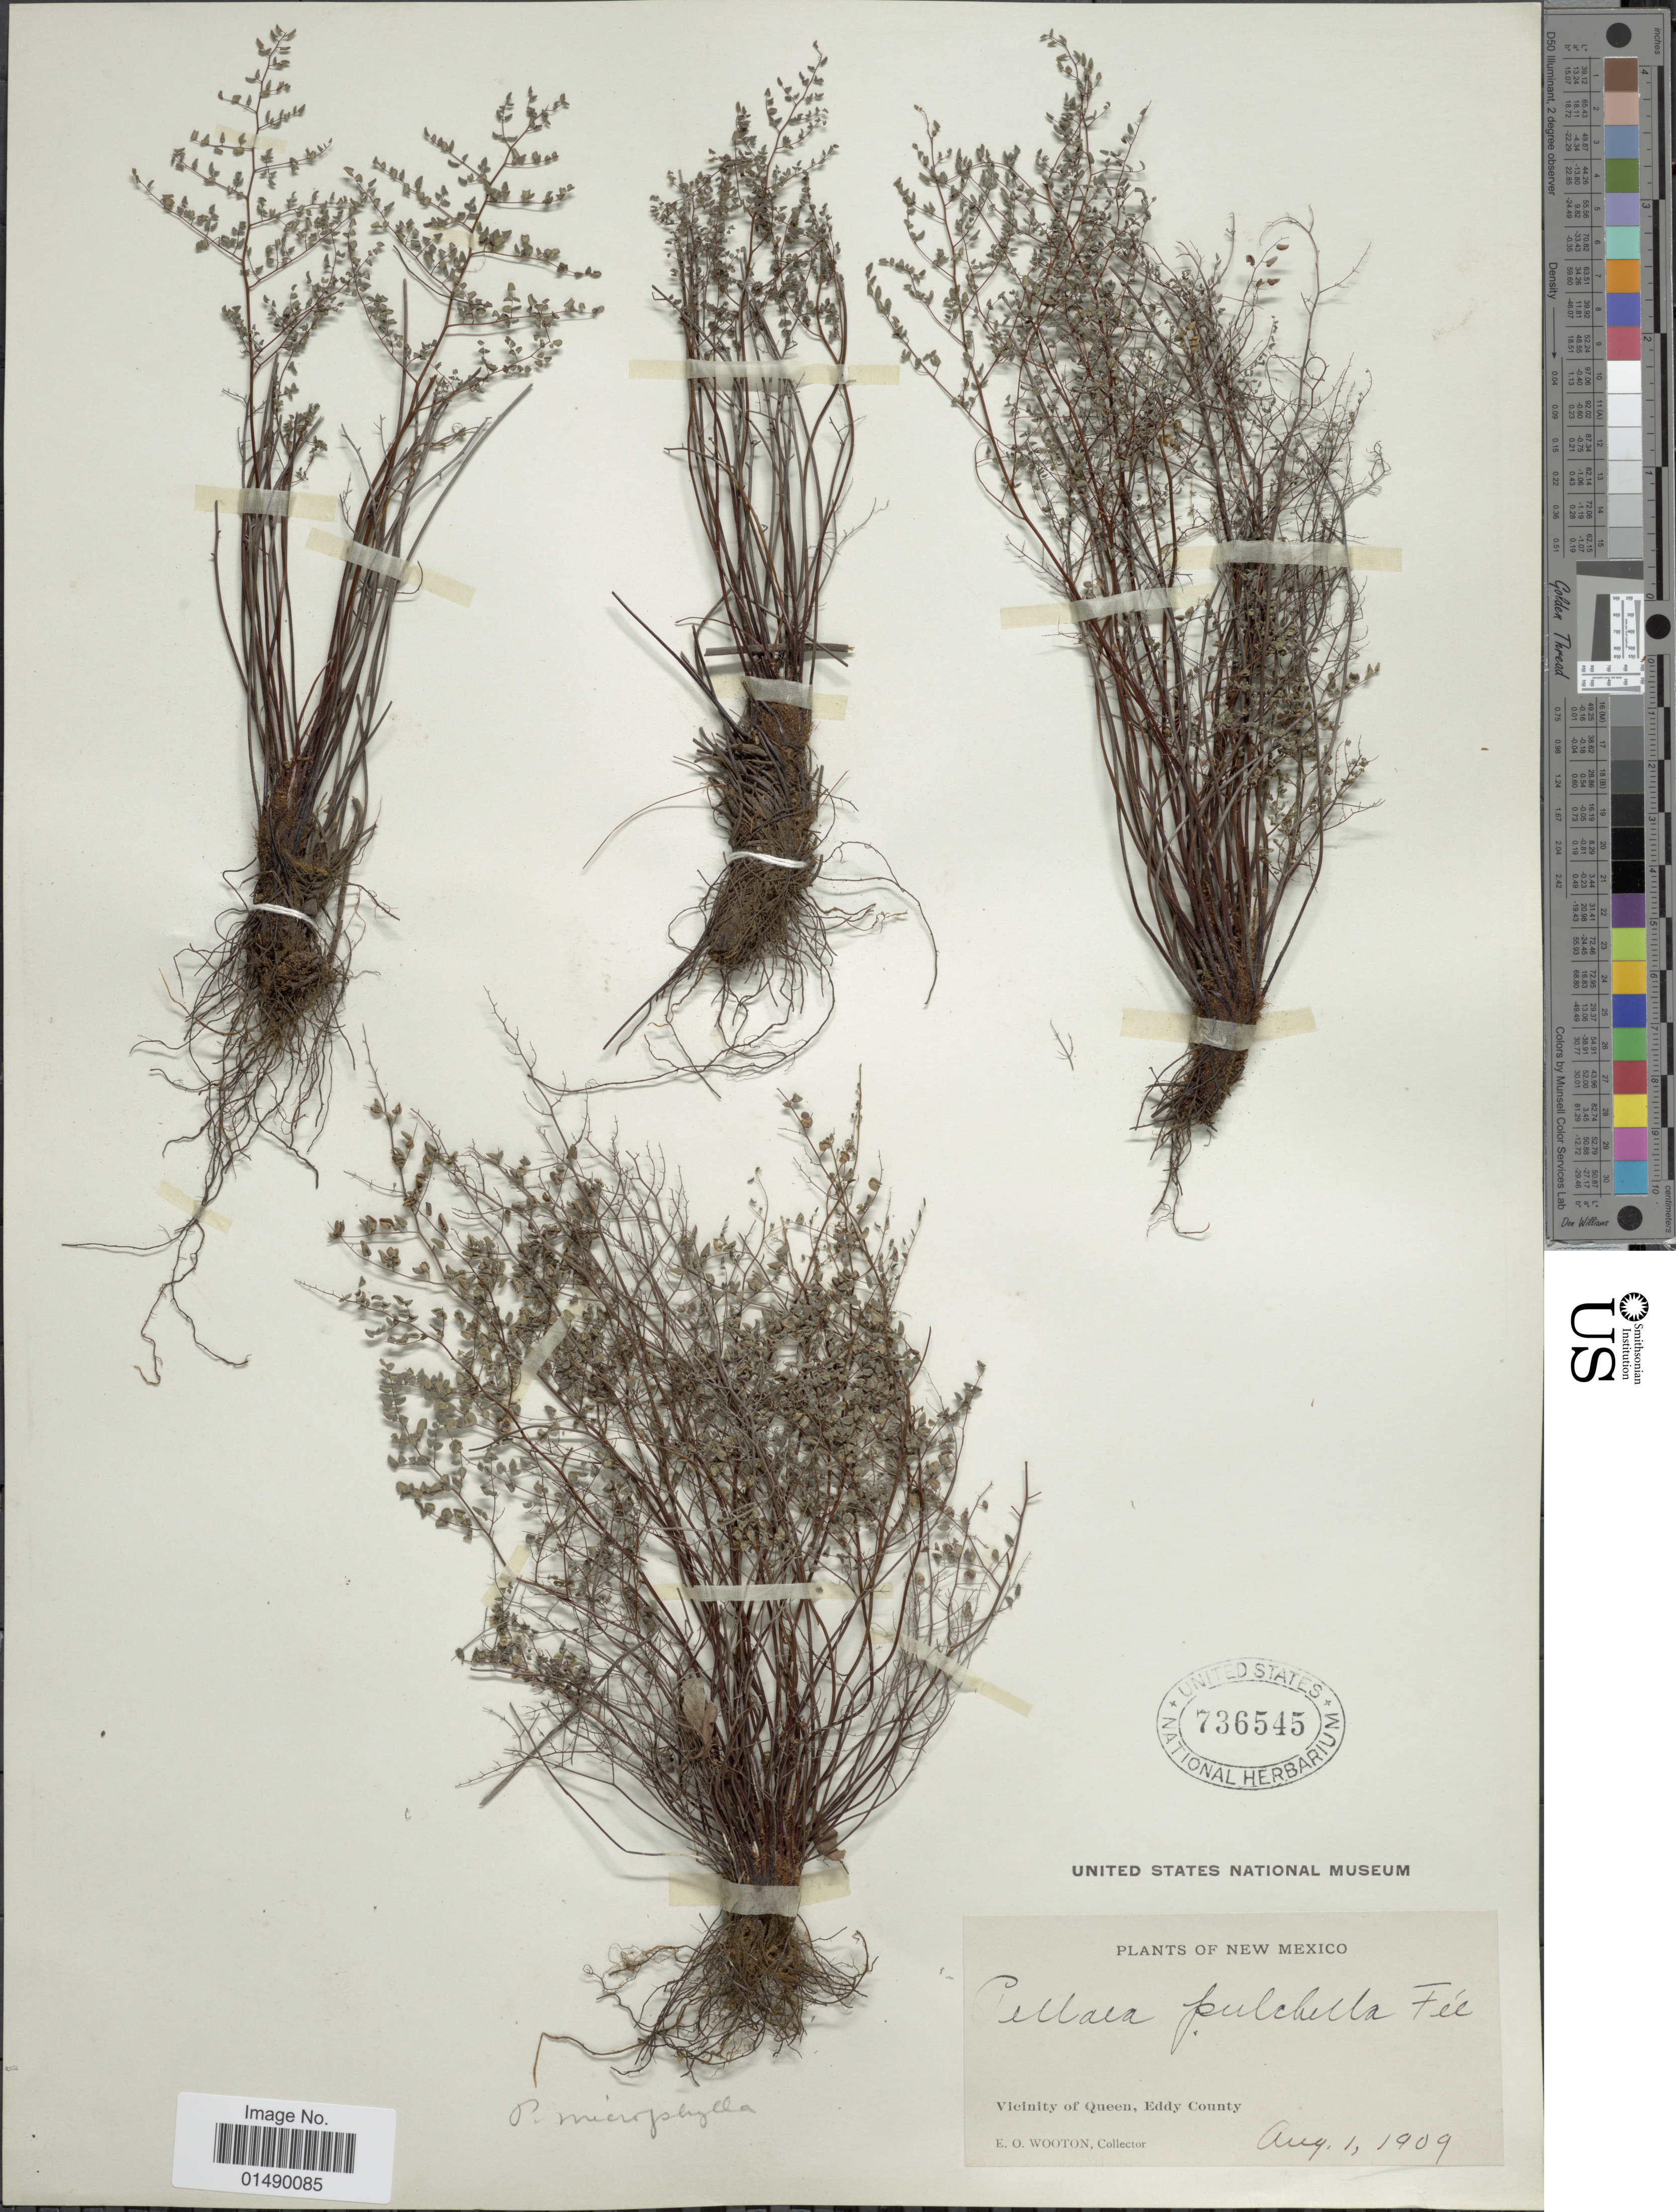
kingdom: Plantae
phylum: Tracheophyta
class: Polypodiopsida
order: Polypodiales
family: Pteridaceae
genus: Argyrochosma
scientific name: Argyrochosma microphylla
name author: (Mett. ex Kuhn) Windham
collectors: E. O. Wooton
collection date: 1909-08-01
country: United States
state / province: New Mexico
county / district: Eddy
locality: Vicinity of Queen.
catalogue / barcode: US 736545